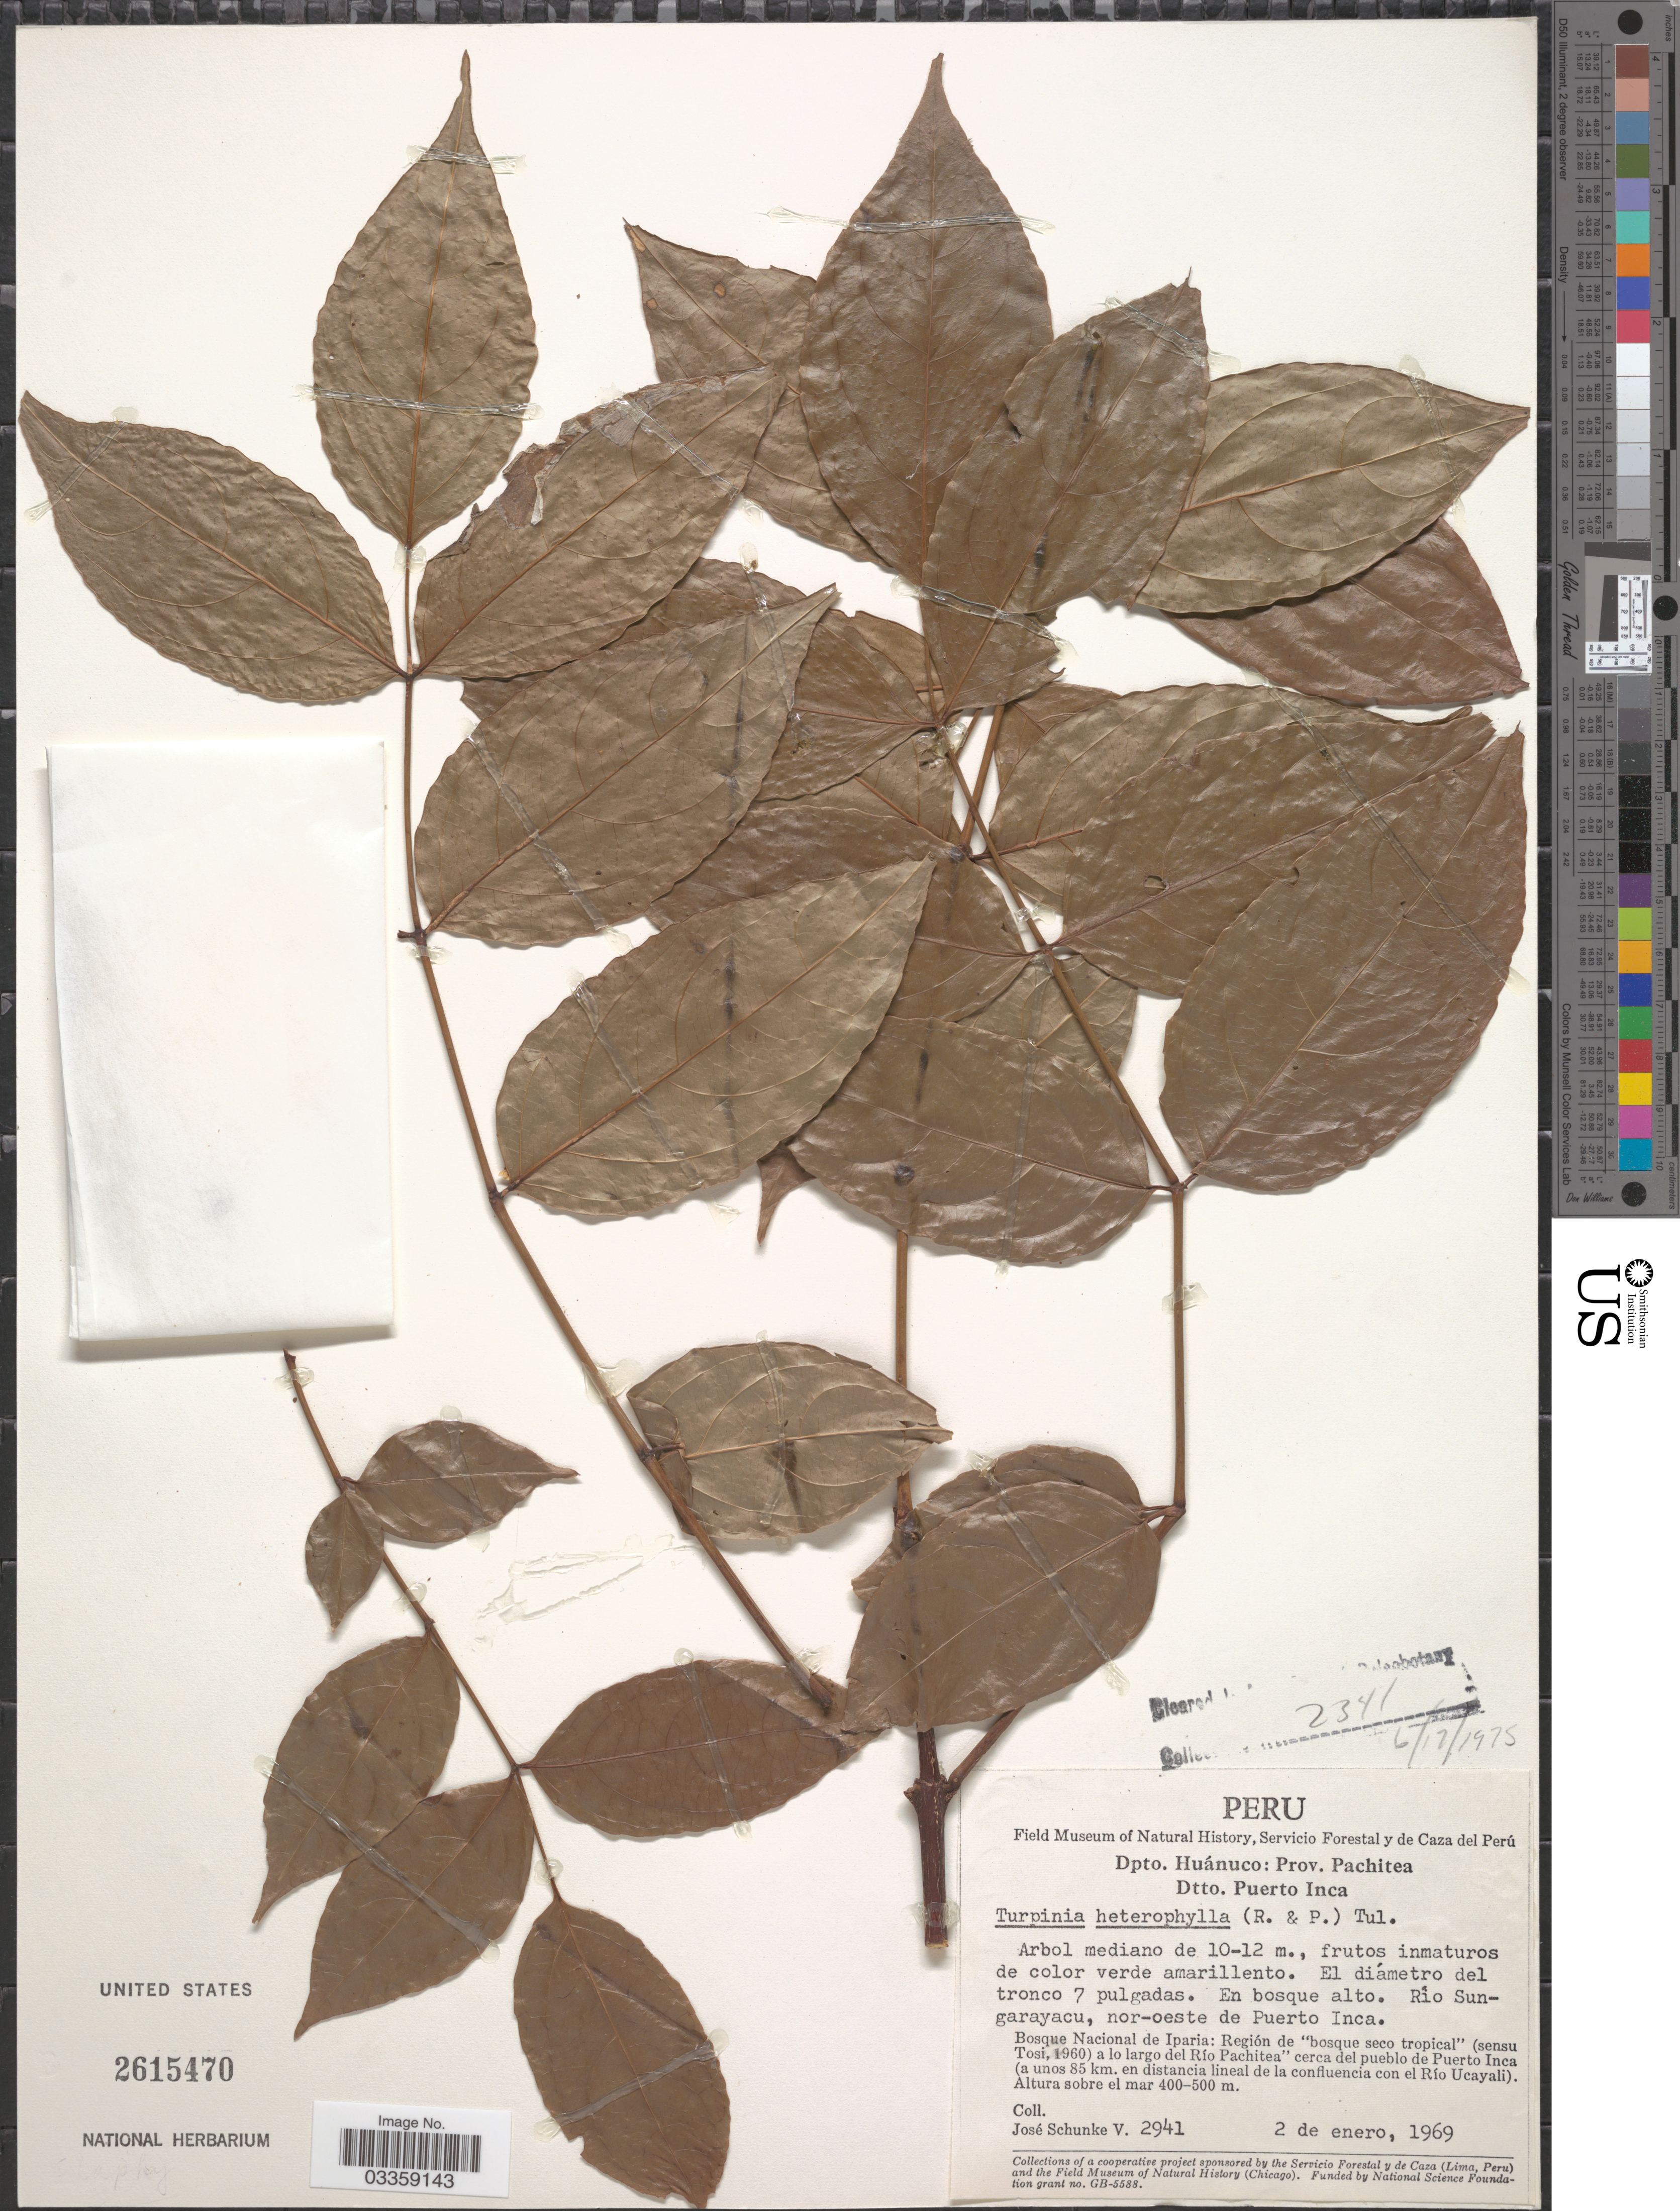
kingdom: Plantae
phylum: Tracheophyta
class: Magnoliopsida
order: Crossosomatales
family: Staphyleaceae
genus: Turpinia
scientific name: Turpinia heterophylla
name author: (Ruiz & Pav.) Harms & Loes.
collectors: J. Schunke Vigo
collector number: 2941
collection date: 1969-01-02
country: Peru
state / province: Huánuco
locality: Dpto. Huánuco: Prov. Pachitea. Dtto. Puerto Inca. Rio Sungarayacu, nor-este de Puerto Inca. Bosque Nacional de Iparia: Región de "bosque seco tropical" (sensu Tosi, 1960) a lo largo del Río Pachitea cerca del pueblo de Puerto Inca (a unos 85 km. en distancia lineal de la confluencia con el Río Ucayali).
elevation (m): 400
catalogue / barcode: US 2615470